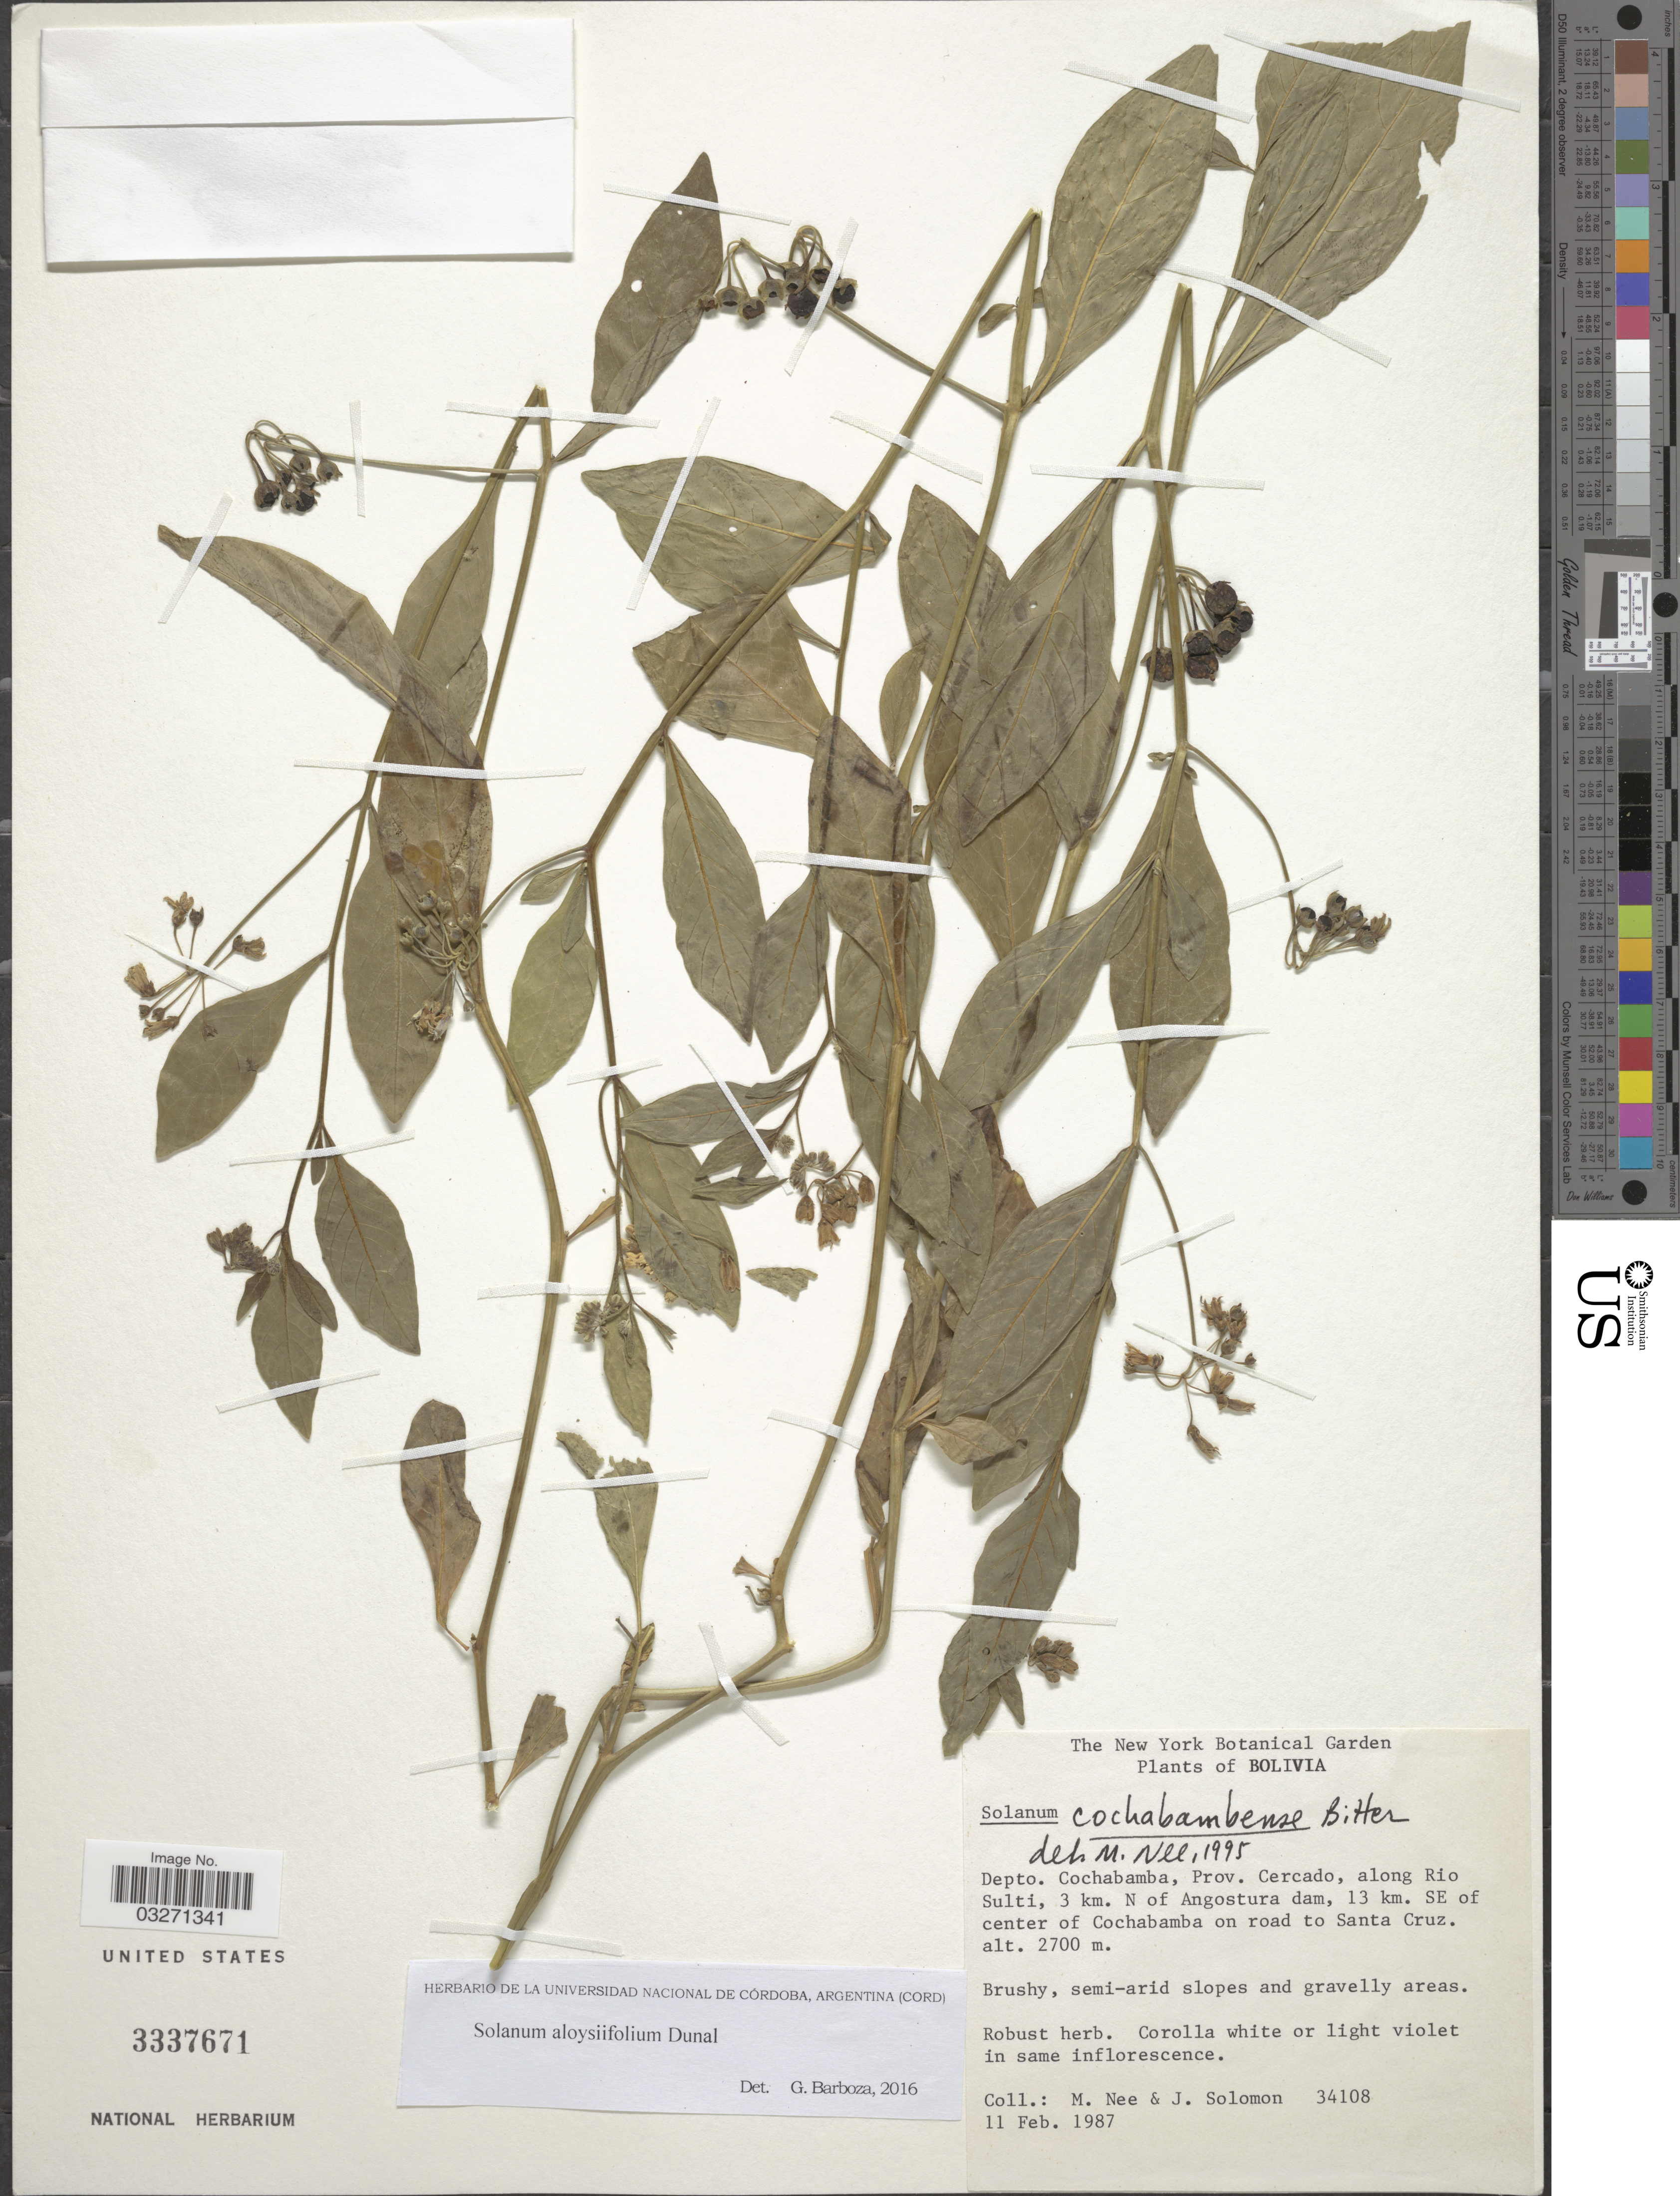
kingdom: Plantae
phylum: Tracheophyta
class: Magnoliopsida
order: Solanales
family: Solanaceae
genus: Solanum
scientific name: Solanum aloysiifolium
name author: Dunal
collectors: M. Nee & J. Solomon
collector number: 34108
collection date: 1987-02-11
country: Bolivia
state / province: Cochabamba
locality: Depto. Cochabamba, Prov. Cercado, along Rio Sulti, 3 km. N of Angostura dam, 13 km. SE of center of Cochabamba on road to Santa Cruz.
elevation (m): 2700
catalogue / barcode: US 3337671